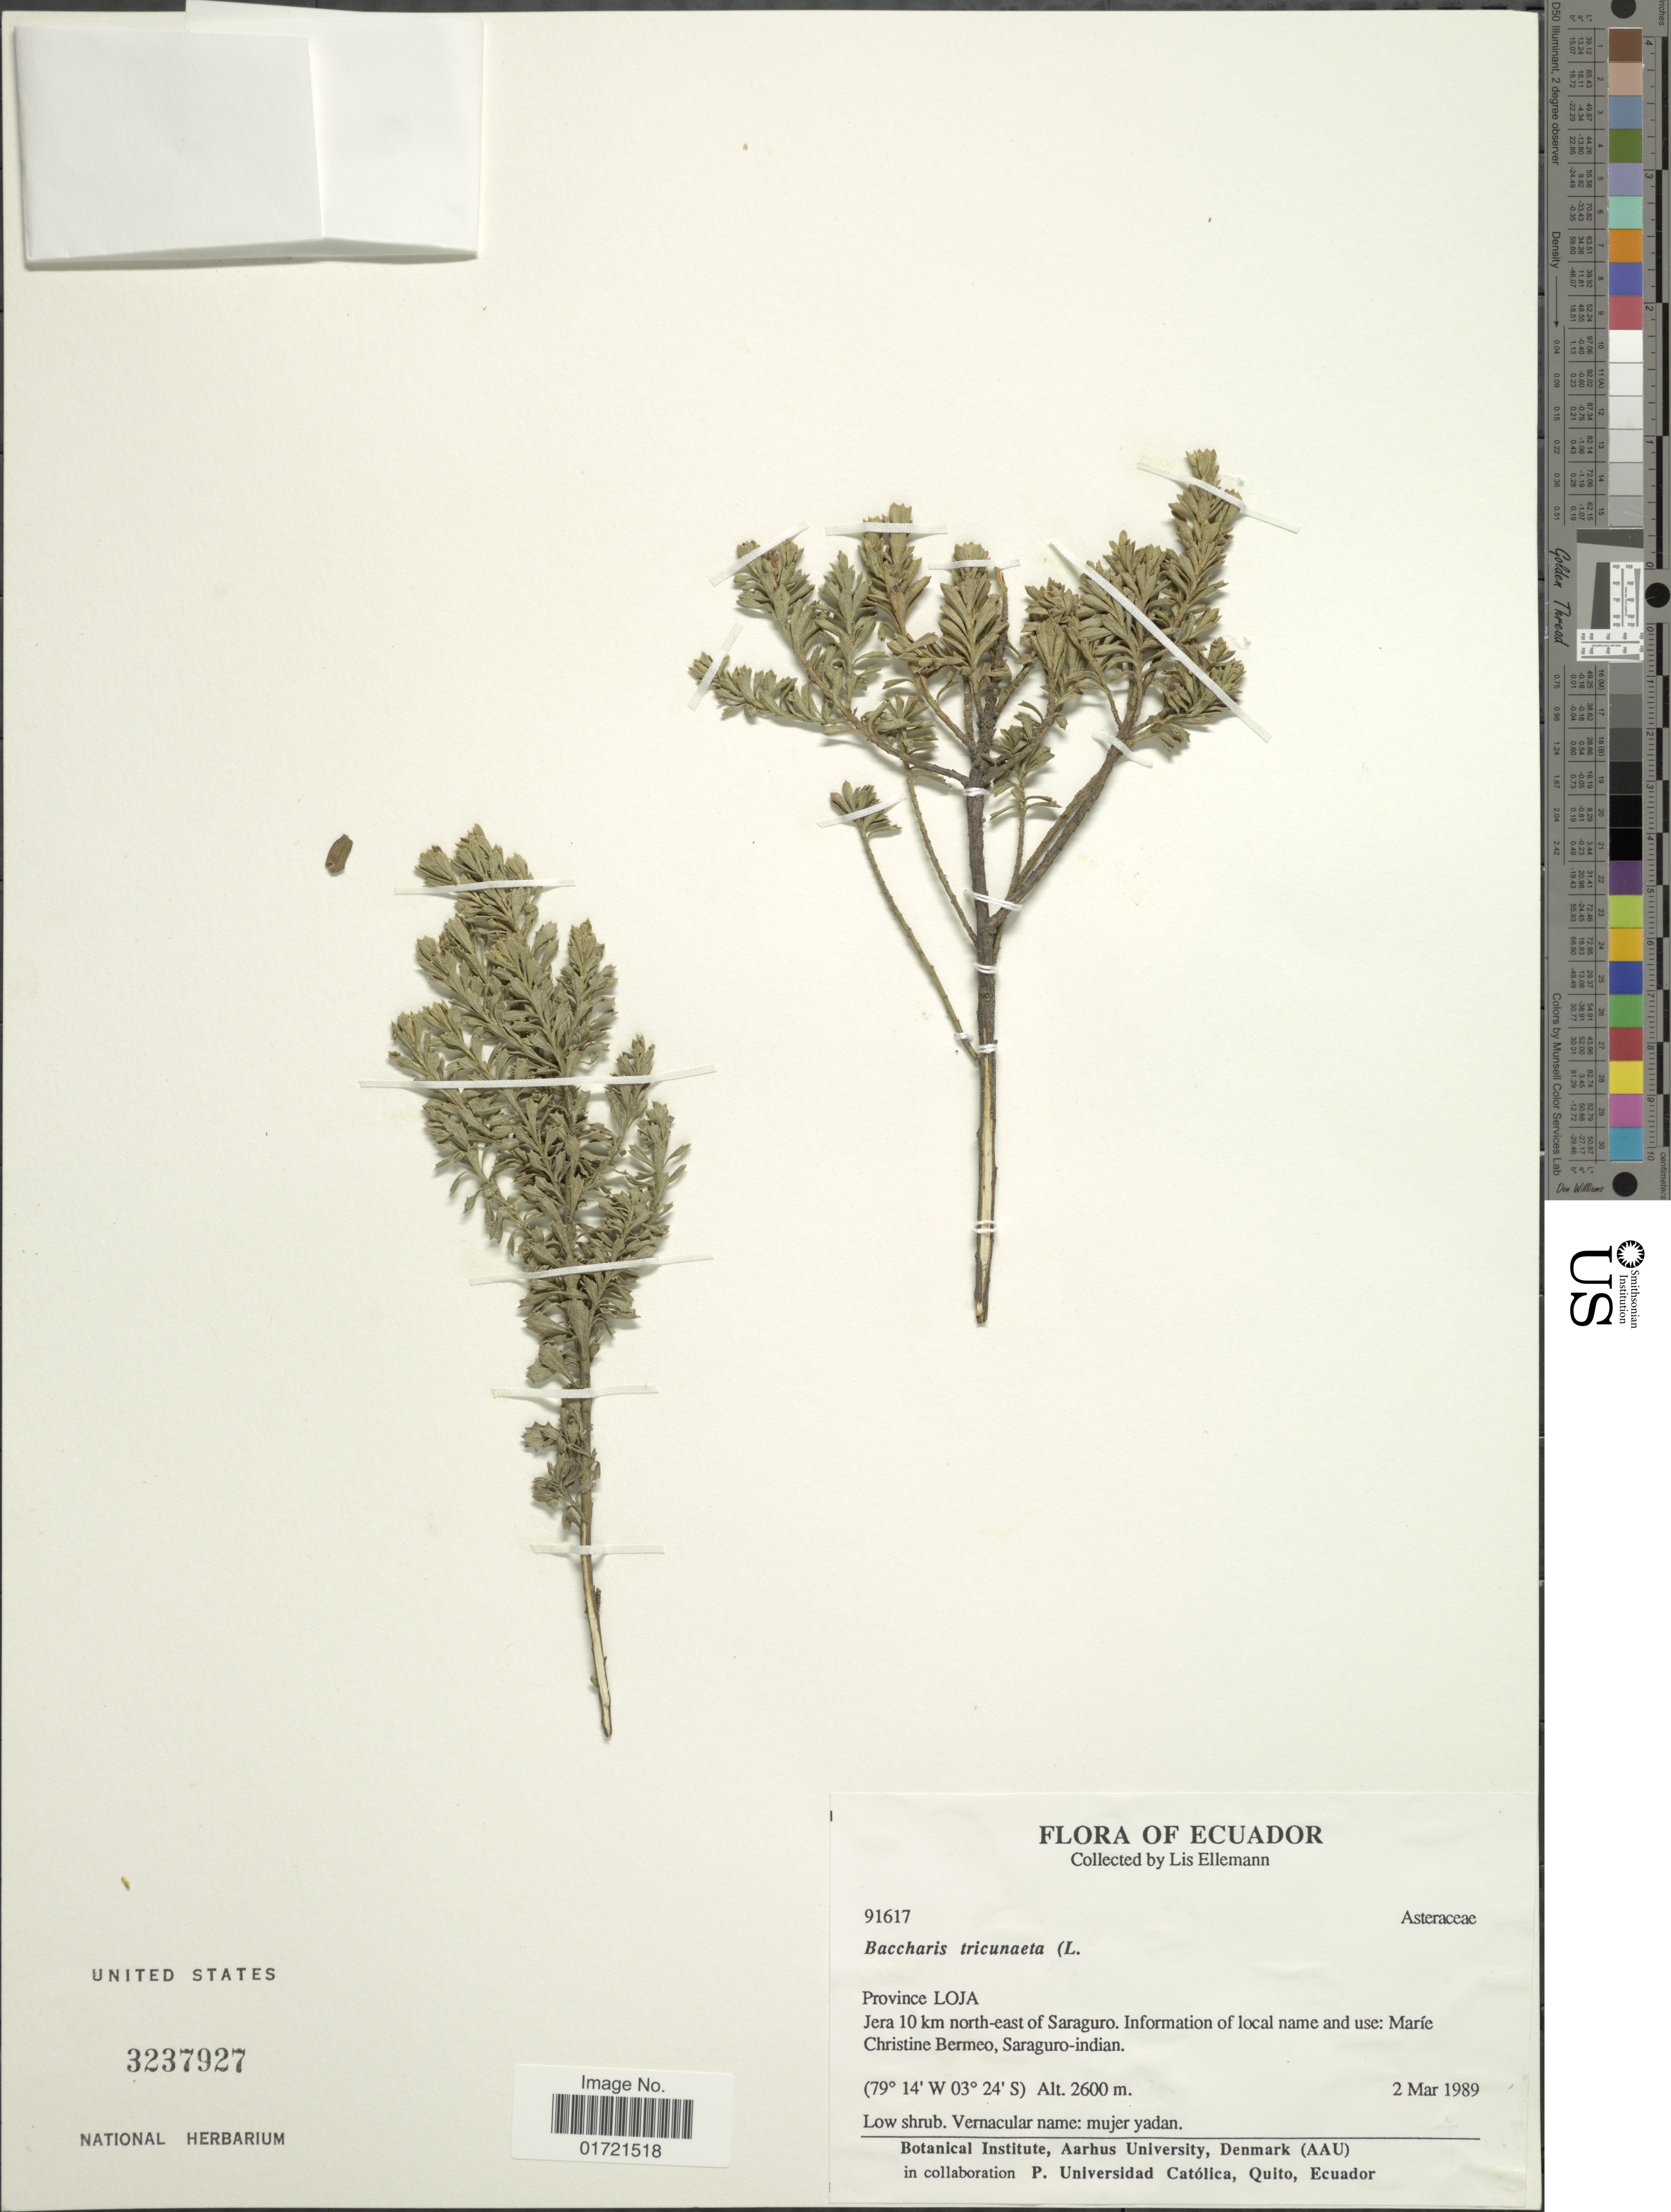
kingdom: Plantae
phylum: Tracheophyta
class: Magnoliopsida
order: Asterales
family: Asteraceae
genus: Baccharis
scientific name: Baccharis tricuneata var. variifolia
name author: (Hieron.) Cuatrec.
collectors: L. Ellemann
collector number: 91617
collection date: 1989-03-02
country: Ecuador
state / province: Loja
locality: Jera 10 km north-east of Saraguro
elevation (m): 2600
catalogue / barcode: US 3237927